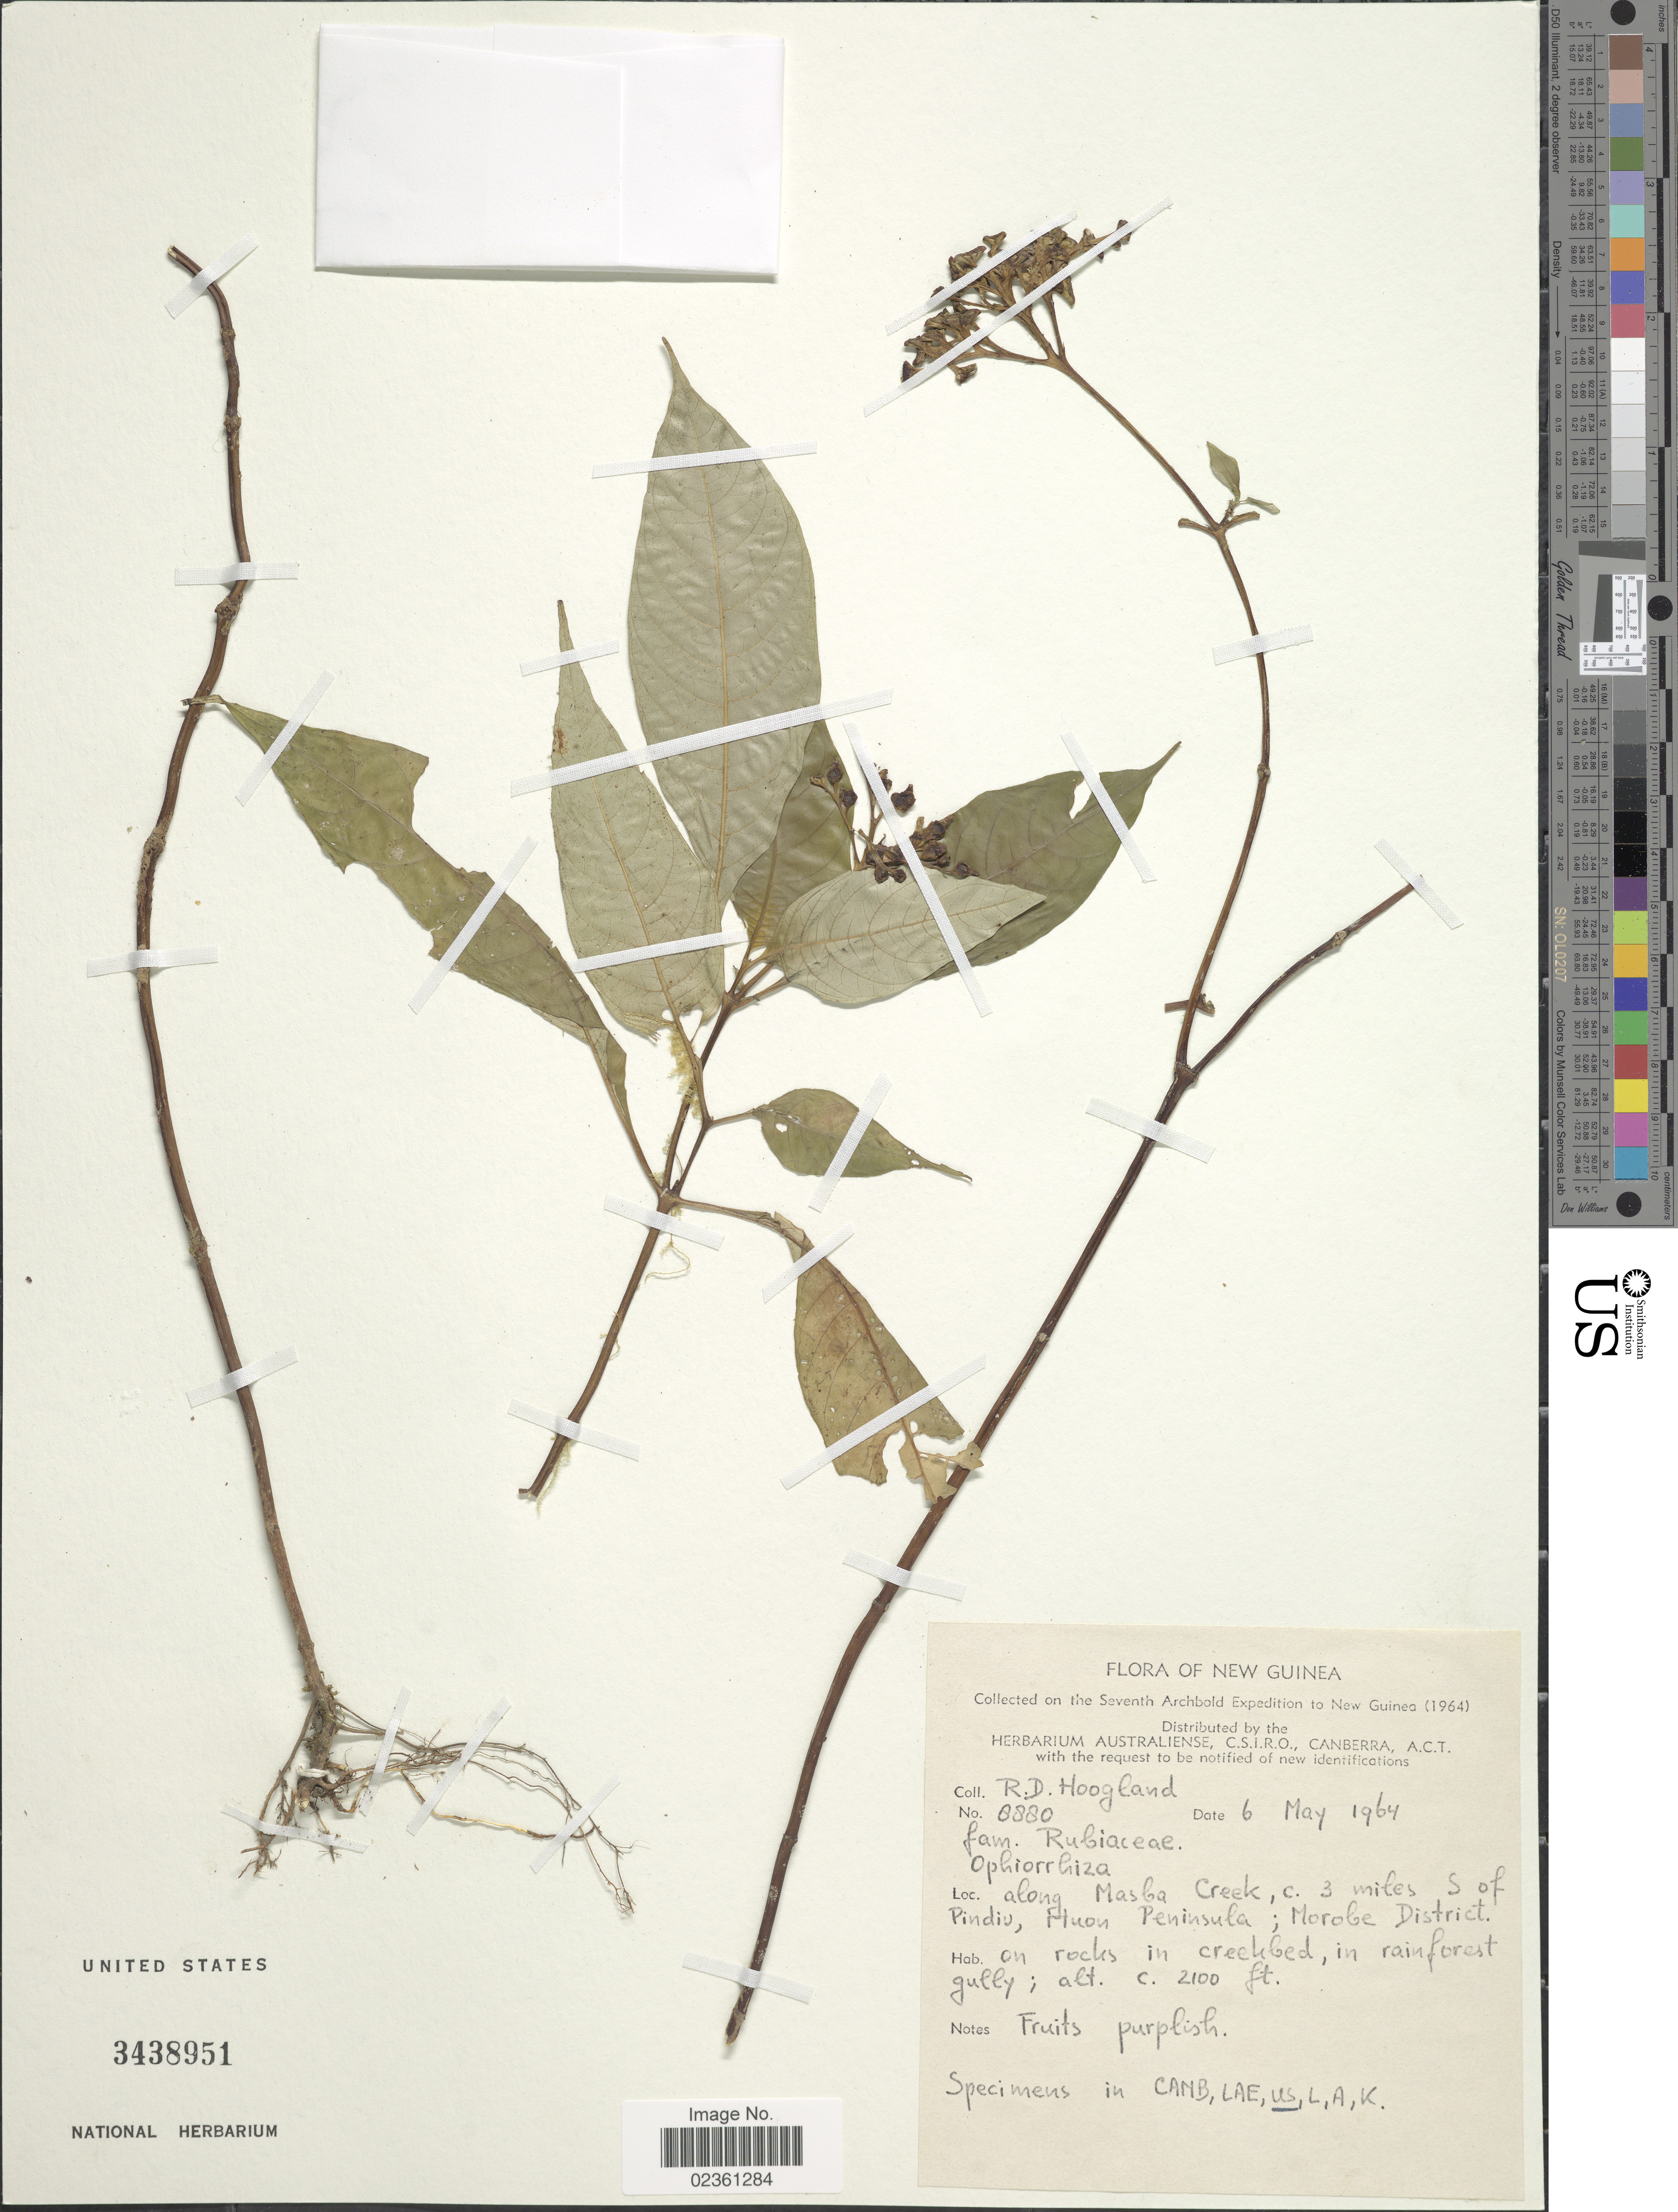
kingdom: Plantae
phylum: Tracheophyta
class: Magnoliopsida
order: Gentianales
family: Rubiaceae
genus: Ophiorrhiza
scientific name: Ophiorrhiza sp.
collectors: R. D. Hoogland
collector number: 8880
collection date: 1964-05-06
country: Papua New Guinea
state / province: Morobe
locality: New Guinea, along Masba Creek, c. 3 miles S of Pindiu, Huon Peninsula; Morobe District, on rocks in creekbed, in rainforest gully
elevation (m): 640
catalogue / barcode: US 3438951